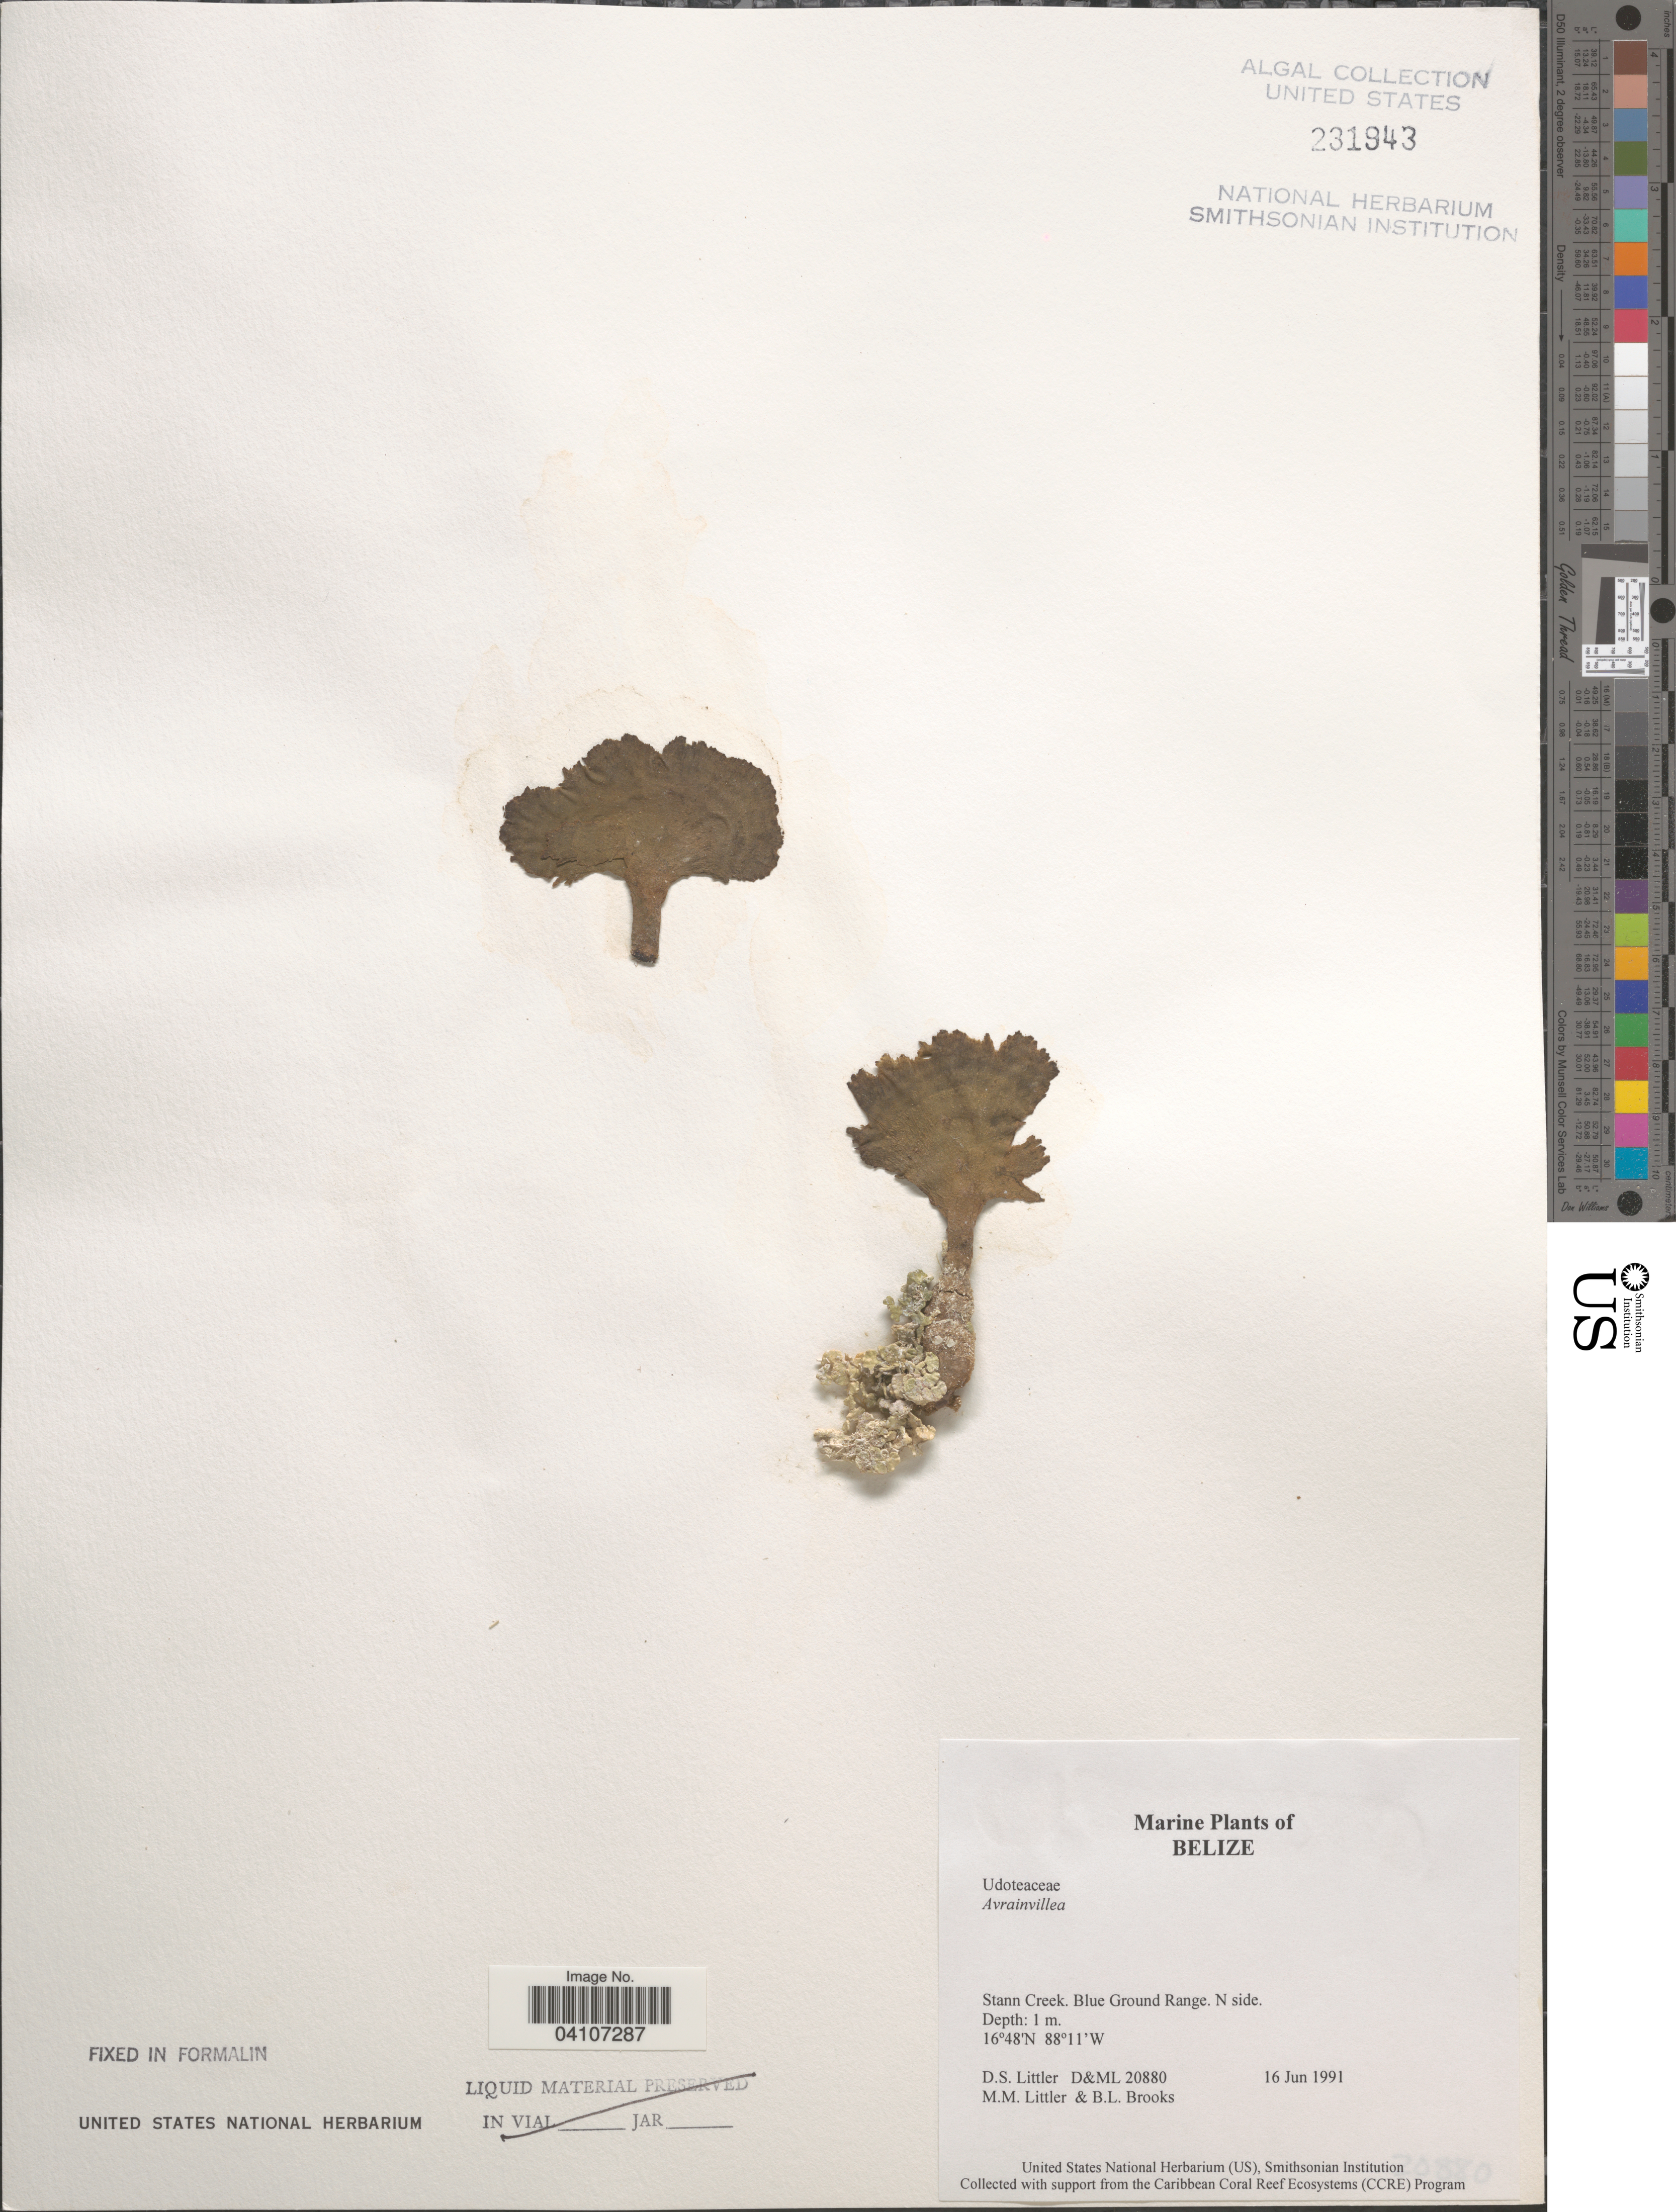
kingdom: Plantae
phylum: Chlorophyta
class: Ulvophyceae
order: Bryopsidales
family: Dichotomosiphonaceae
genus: Avrainvillea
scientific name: Avrainvillea sp.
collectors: D. S. Littler & B. Brooks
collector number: D&ML20880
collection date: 1991-06-16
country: Belize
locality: Stann Creek. Blue Ground Range. N side.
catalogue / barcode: US 231943